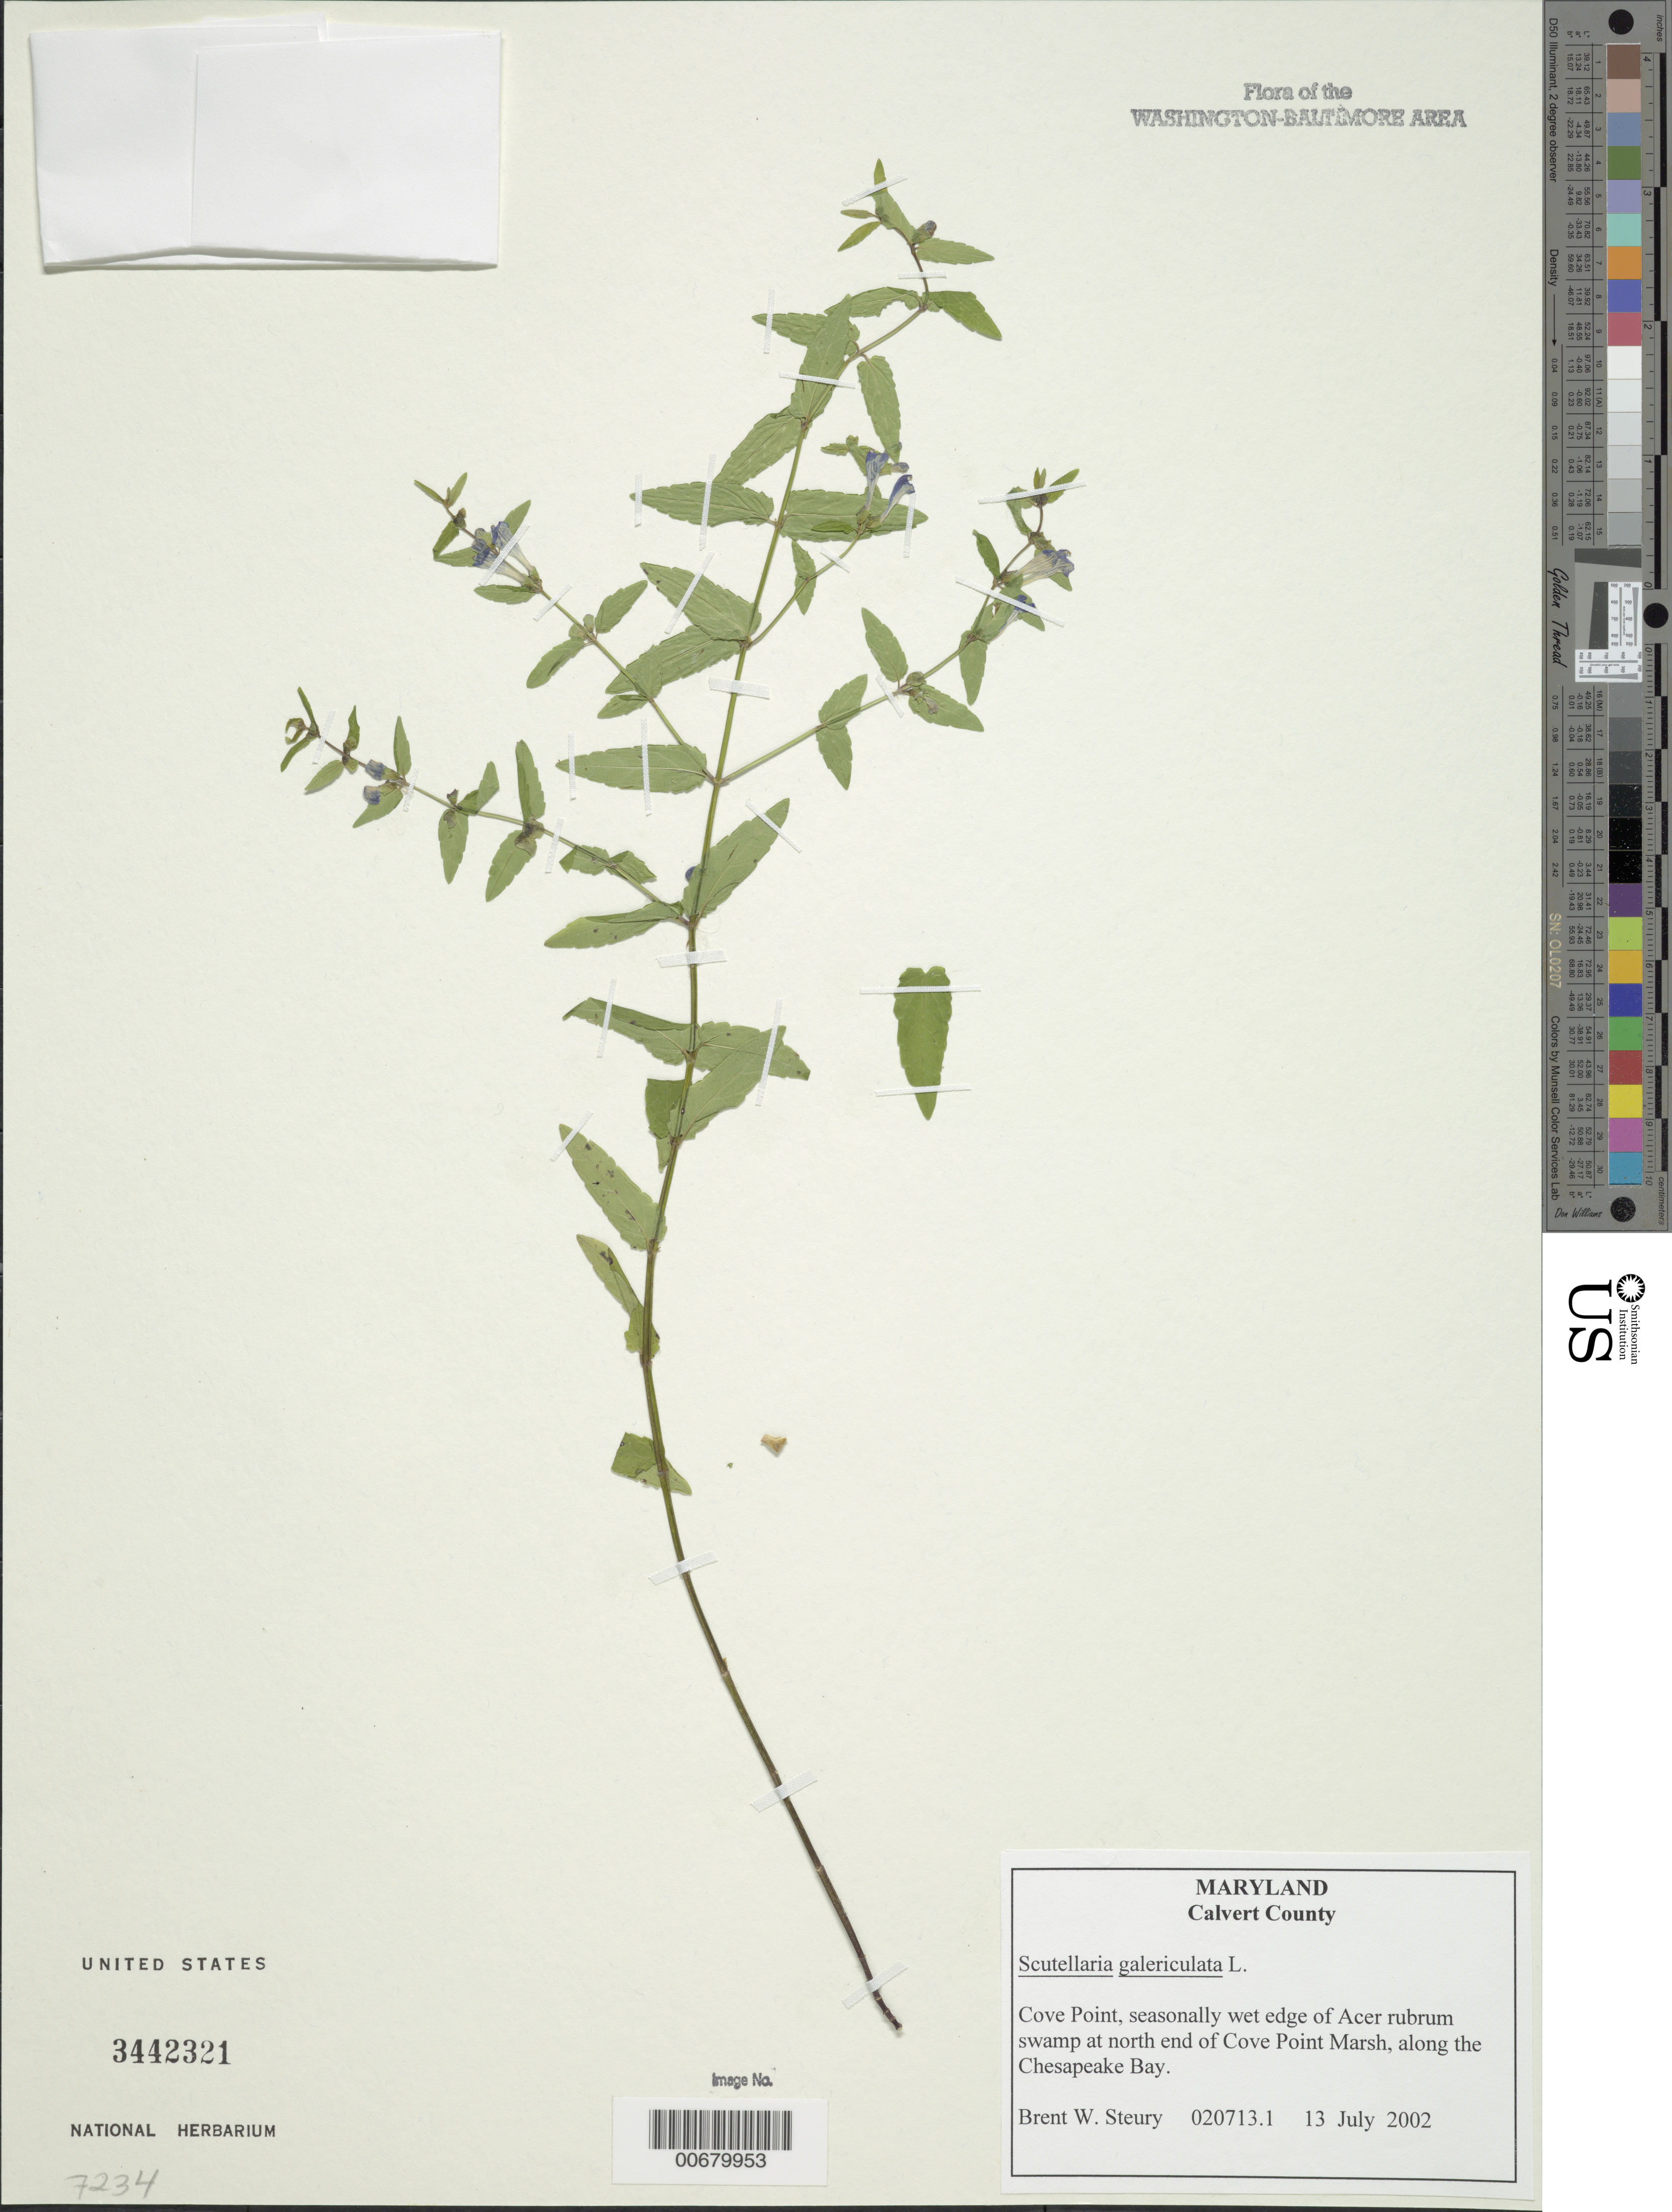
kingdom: Plantae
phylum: Tracheophyta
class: Magnoliopsida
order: Lamiales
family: Lamiaceae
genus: Scutellaria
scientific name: Scutellaria galericulata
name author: L.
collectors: B. Steury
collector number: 020713.1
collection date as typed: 13 July 2002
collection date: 2002-07-13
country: United States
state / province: Maryland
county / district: Calvert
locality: Cove Point, at north end of Cove Point Marsh, along Chesapeake.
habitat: Seasonally wet edge of Acer rubrum swamp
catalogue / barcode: US 3442321